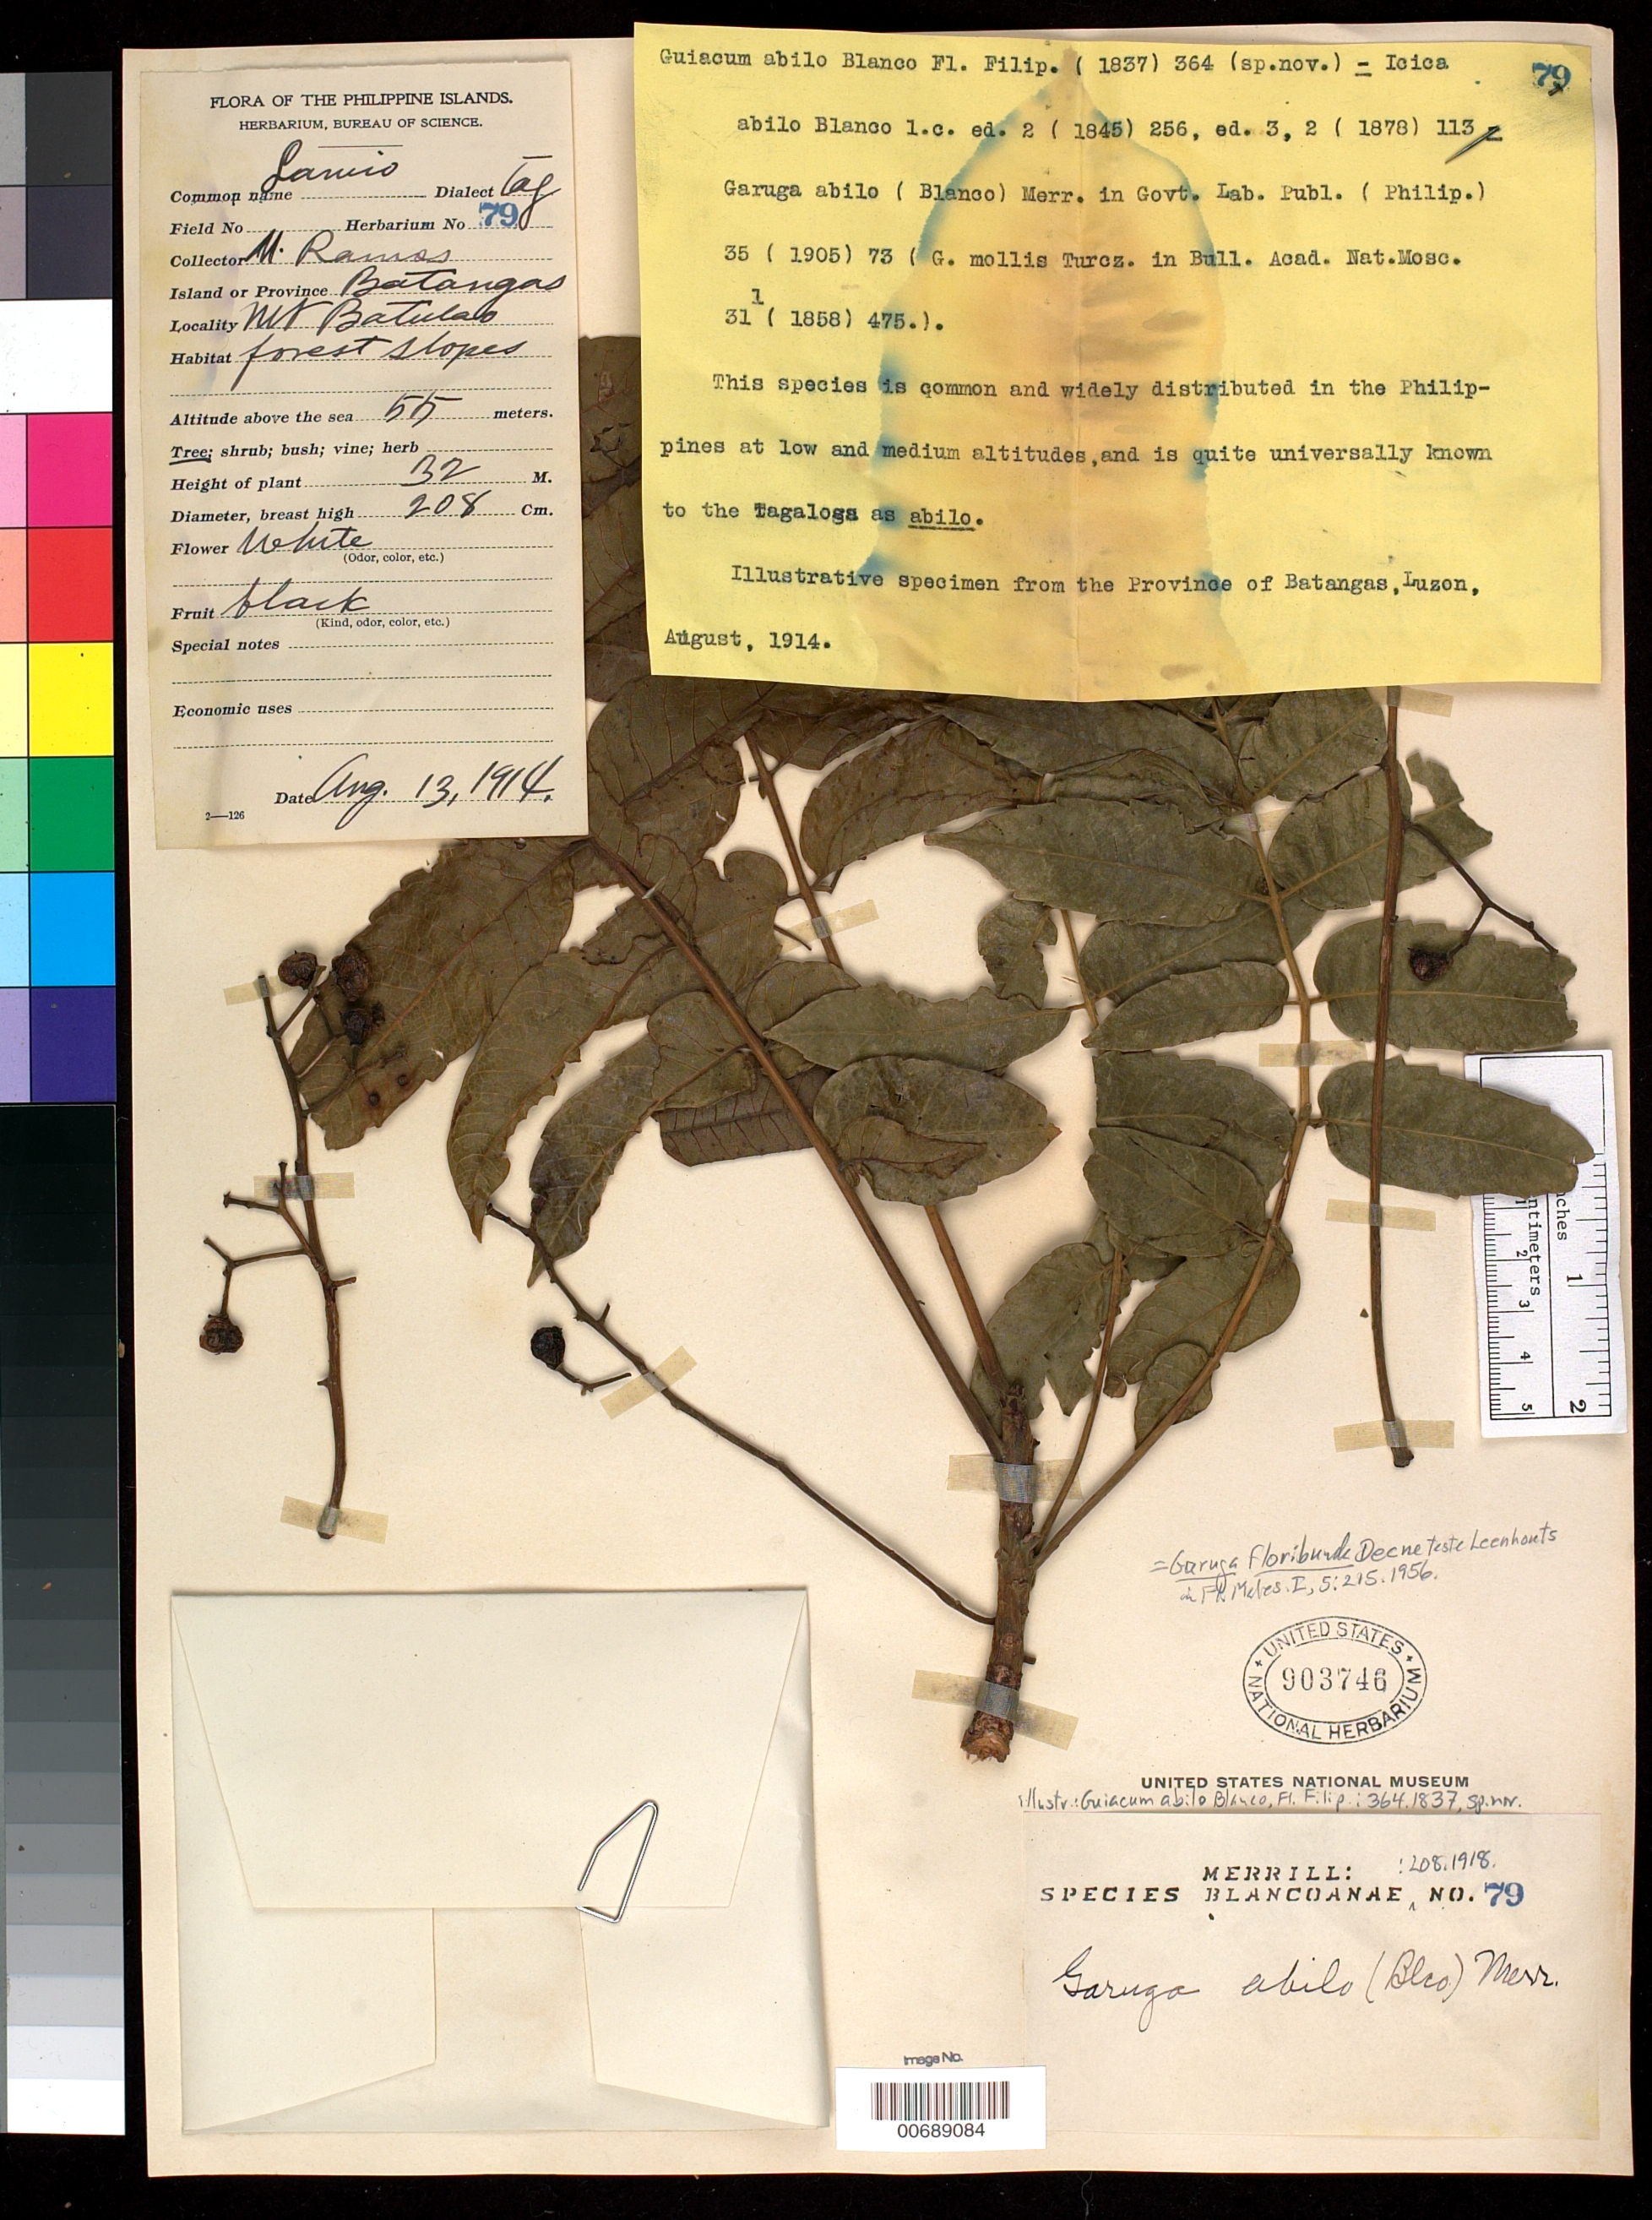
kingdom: Plantae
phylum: Tracheophyta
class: Magnoliopsida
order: Sapindales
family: Burseraceae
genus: Garuga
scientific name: Garuga floribunda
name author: Decne.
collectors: M. Ramos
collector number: Sp. Blancoan. 0079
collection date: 1914-08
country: Philippines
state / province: Calabarzon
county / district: Batangas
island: Luzon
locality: Batangas, Mt. Batulao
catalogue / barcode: US 903746